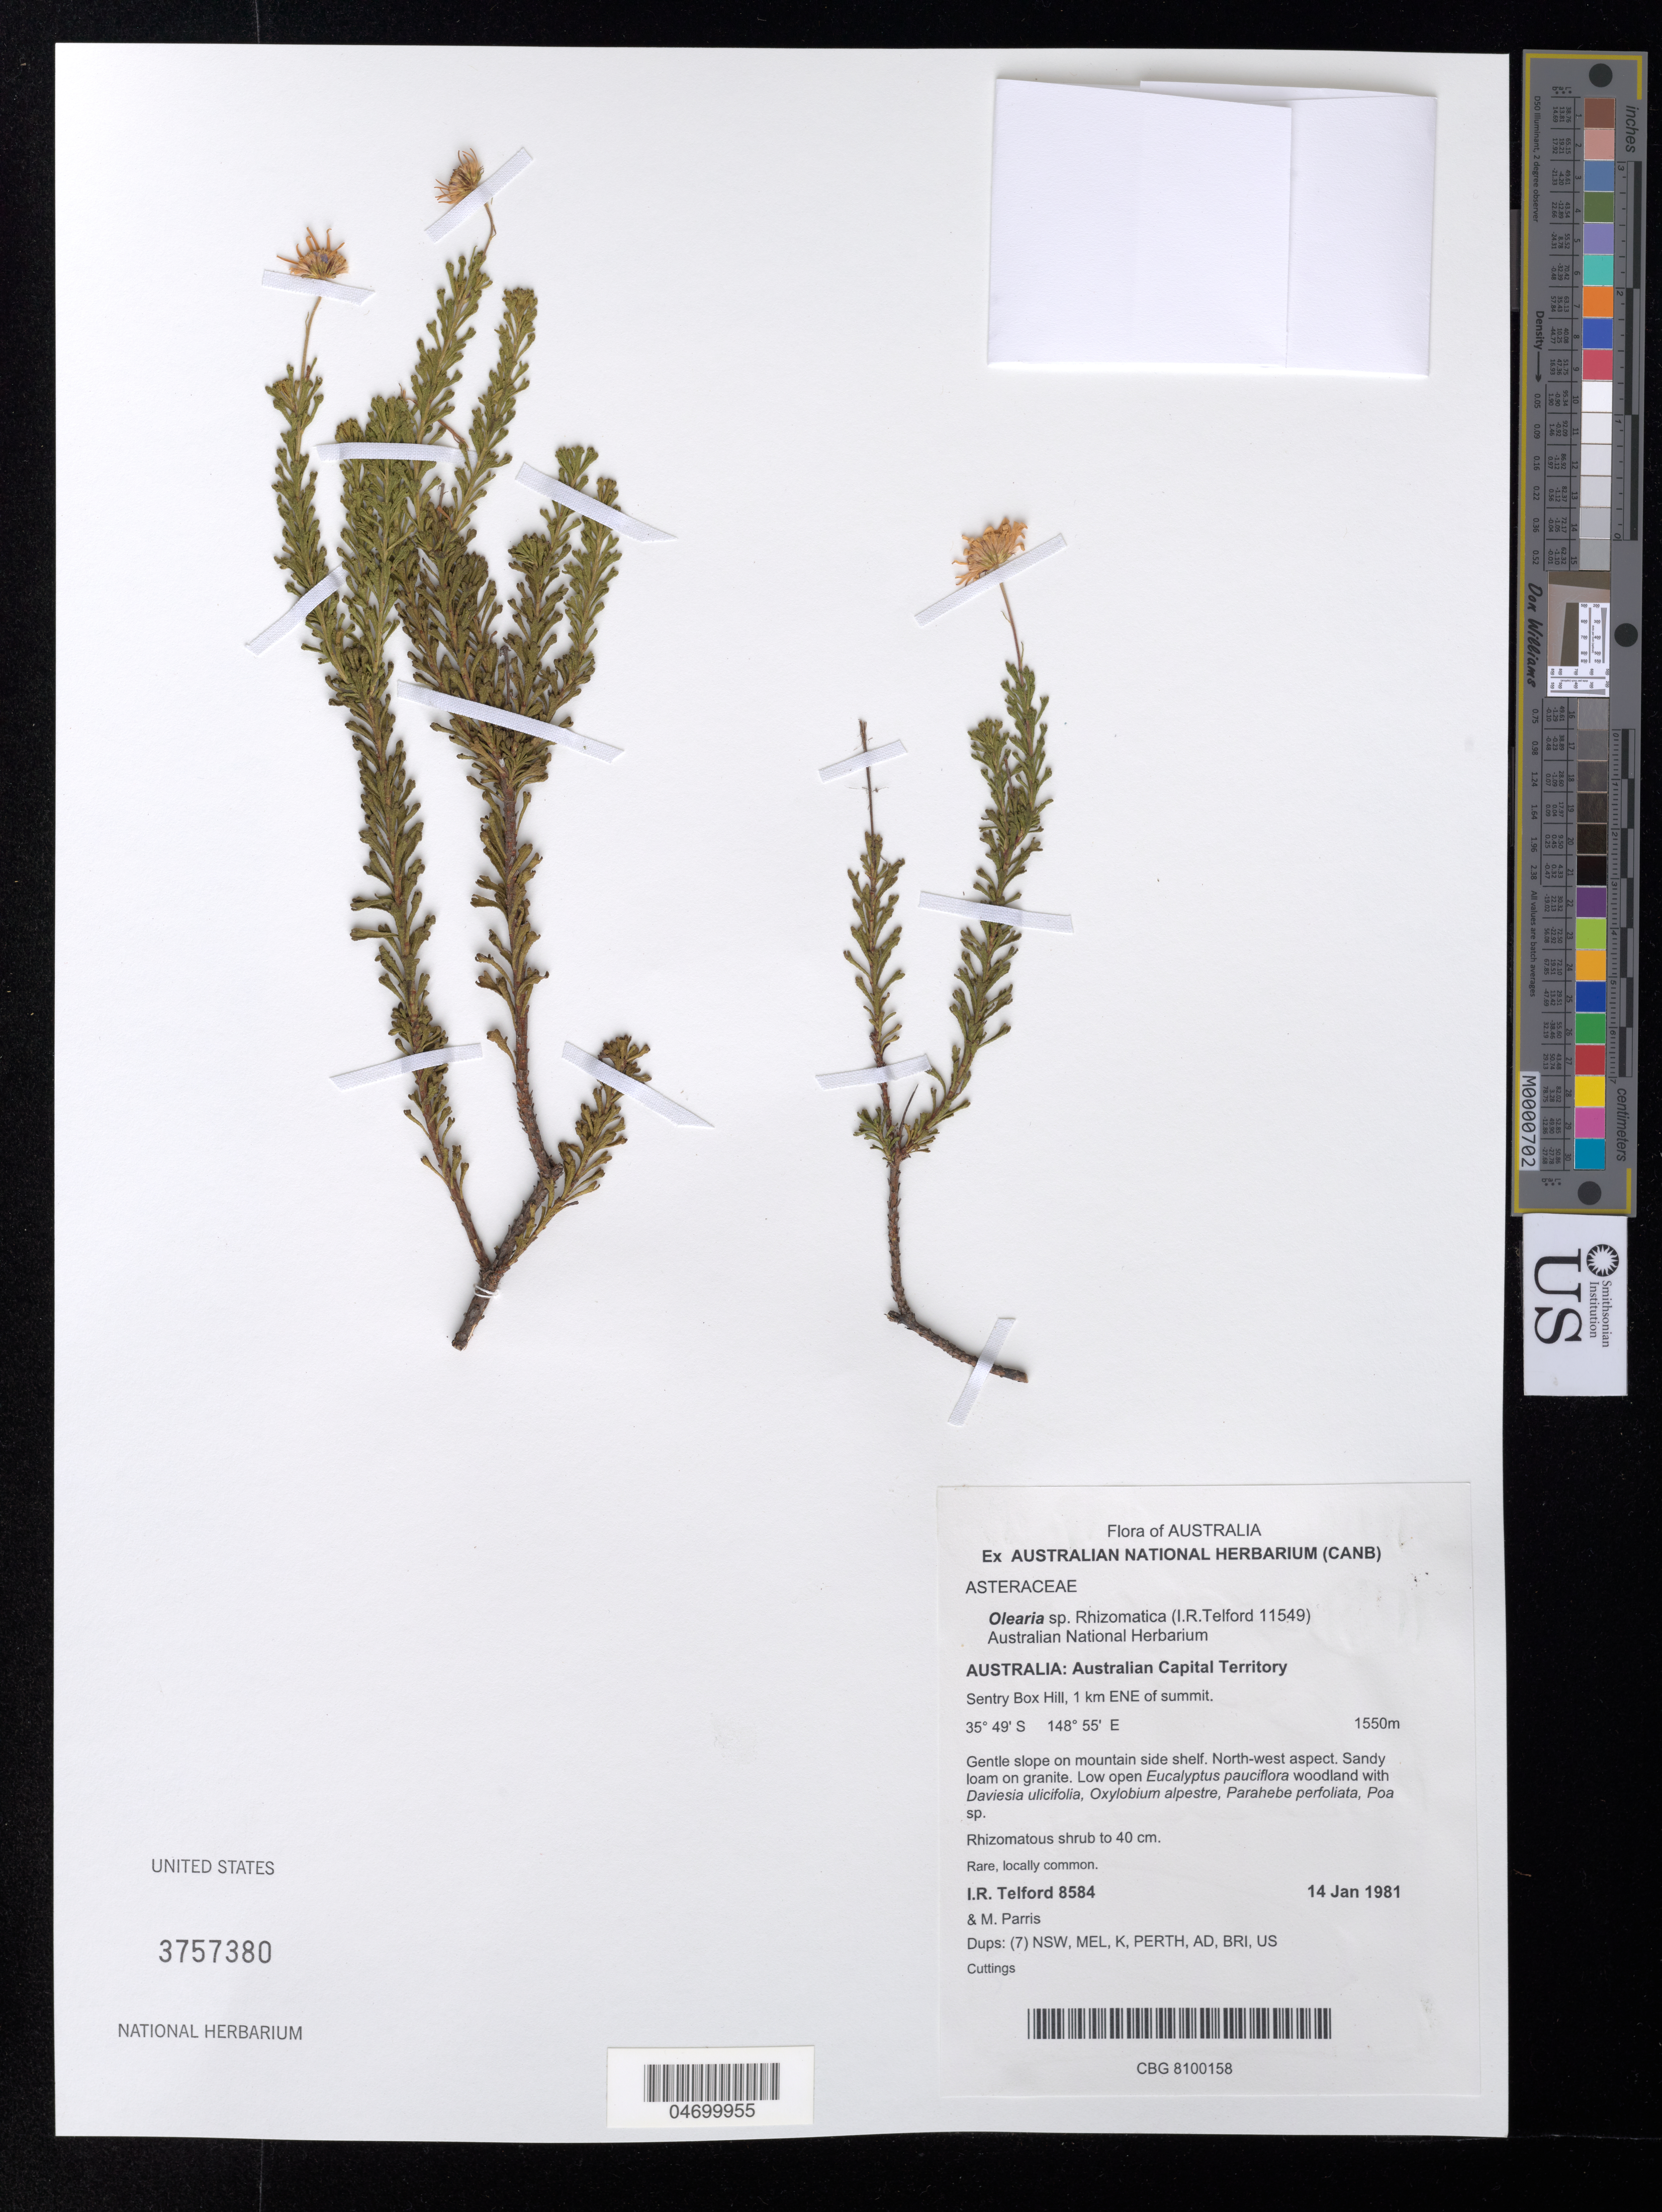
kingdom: Plantae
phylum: Tracheophyta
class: Magnoliopsida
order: Asterales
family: Asteraceae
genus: Olearia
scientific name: Olearia sp.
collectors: I. R. Telford & M. Parris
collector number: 8584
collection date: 1981-01-14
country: Australia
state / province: Australian Capital Territory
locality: Australian Capital Territory. Sentry Box Hill, 1 km ENE of summit.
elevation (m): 1550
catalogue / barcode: US 3757380